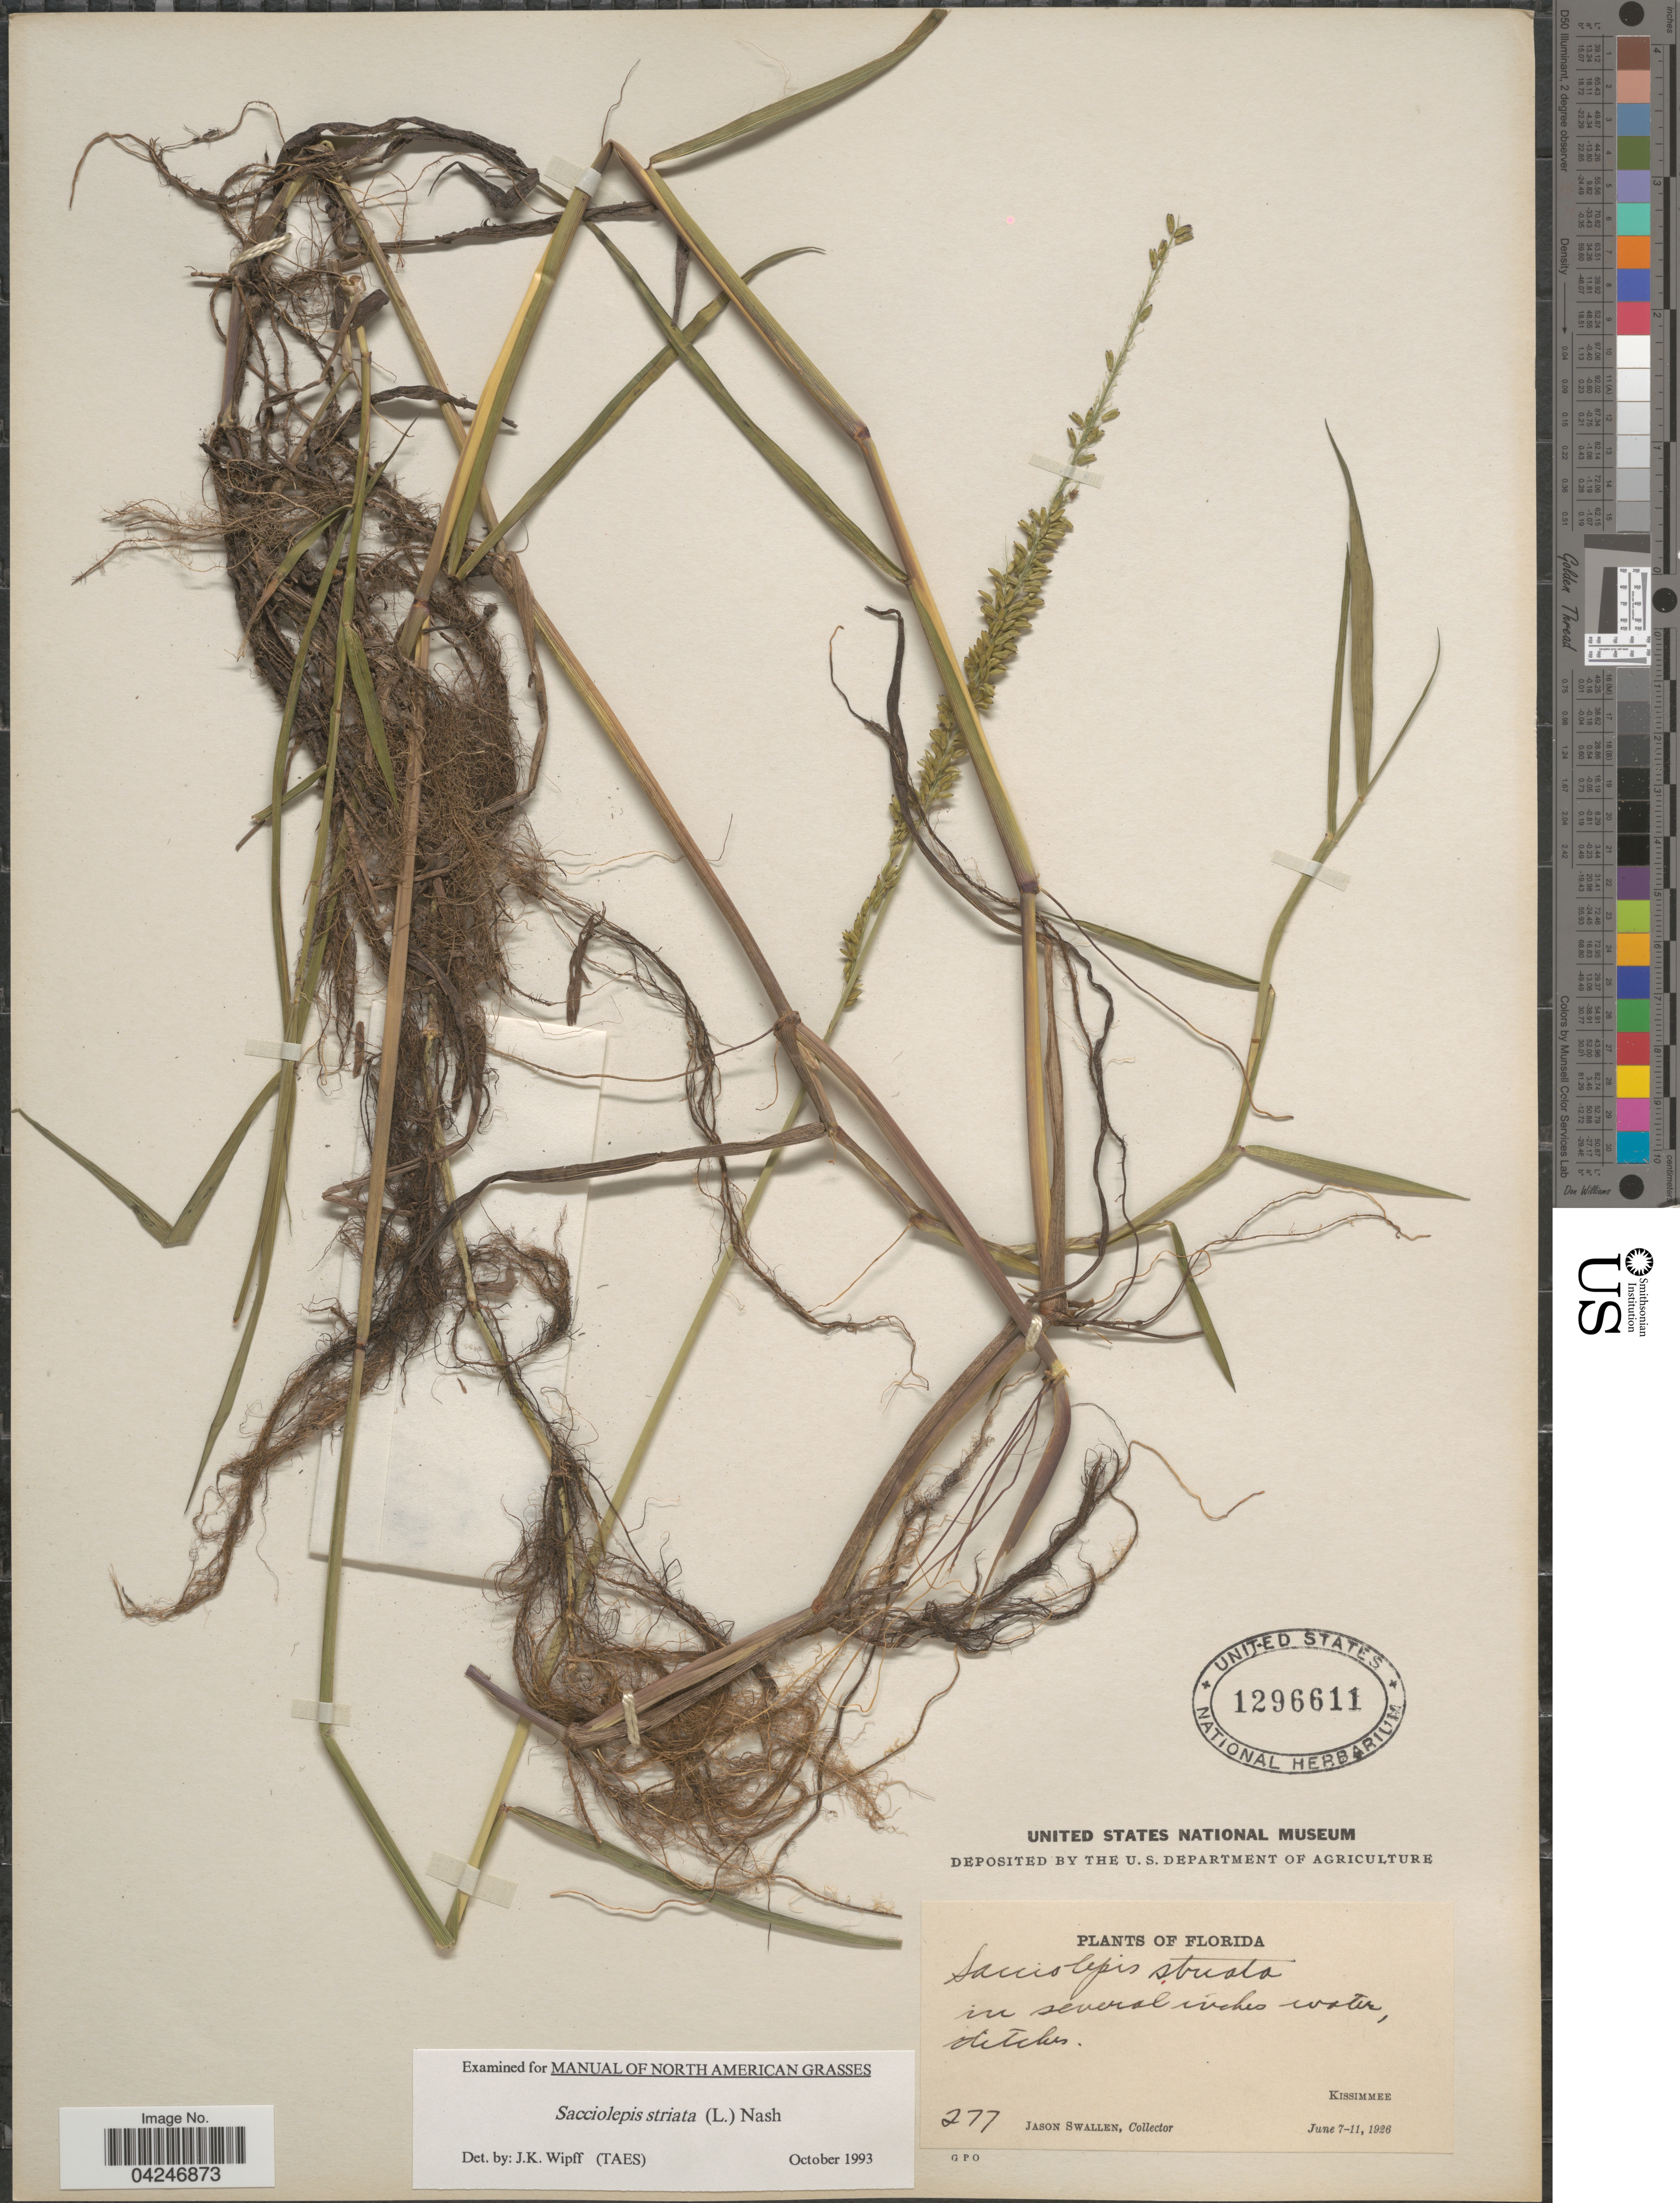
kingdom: Plantae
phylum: Tracheophyta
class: Liliopsida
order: Poales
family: Poaceae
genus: Sacciolepis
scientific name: Sacciolepis striata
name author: (L.) Nash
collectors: J. R. Swallen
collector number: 277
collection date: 1926-06-07/1926-06-11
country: United States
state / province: Florida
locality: Kissimmee.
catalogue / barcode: US 1296611